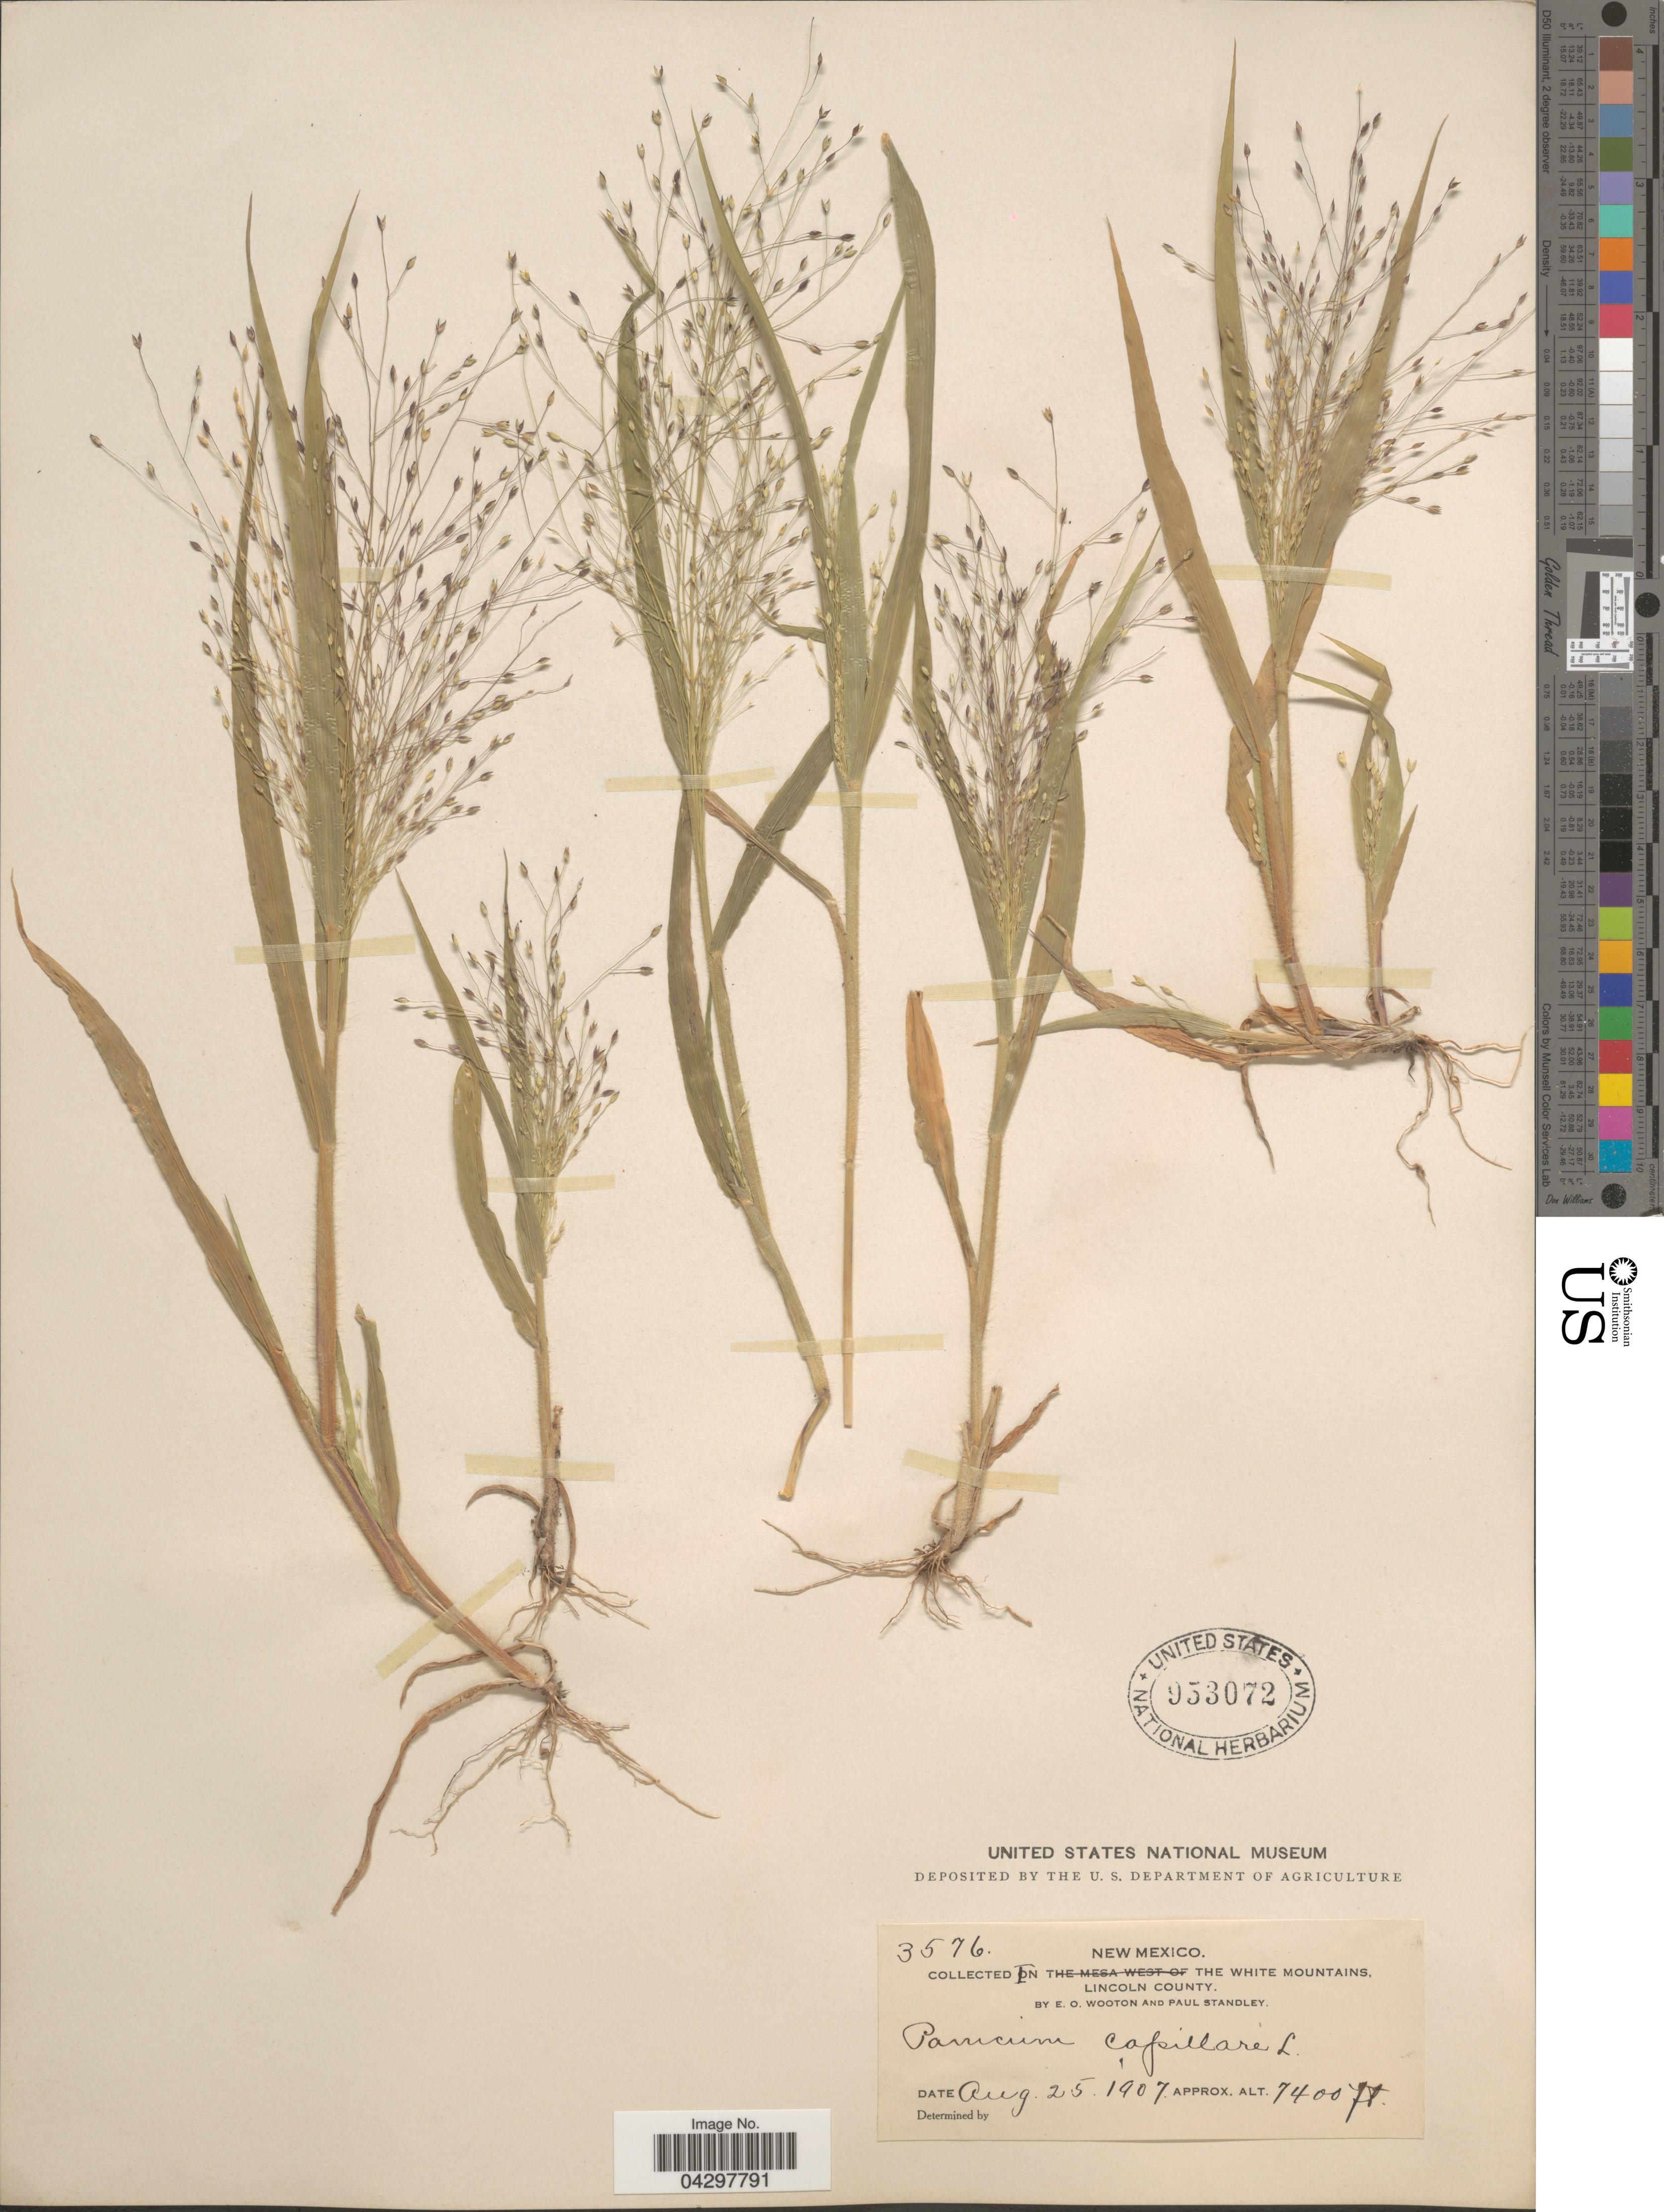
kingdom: Plantae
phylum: Tracheophyta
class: Liliopsida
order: Poales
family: Poaceae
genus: Panicum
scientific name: Panicum capillare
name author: L.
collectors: E. O. Wooton & P. C. Standley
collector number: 3576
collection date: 1907-08-25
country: United States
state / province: New Mexico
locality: In The White Mountains. Lincoln County.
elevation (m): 2256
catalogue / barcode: US 953072